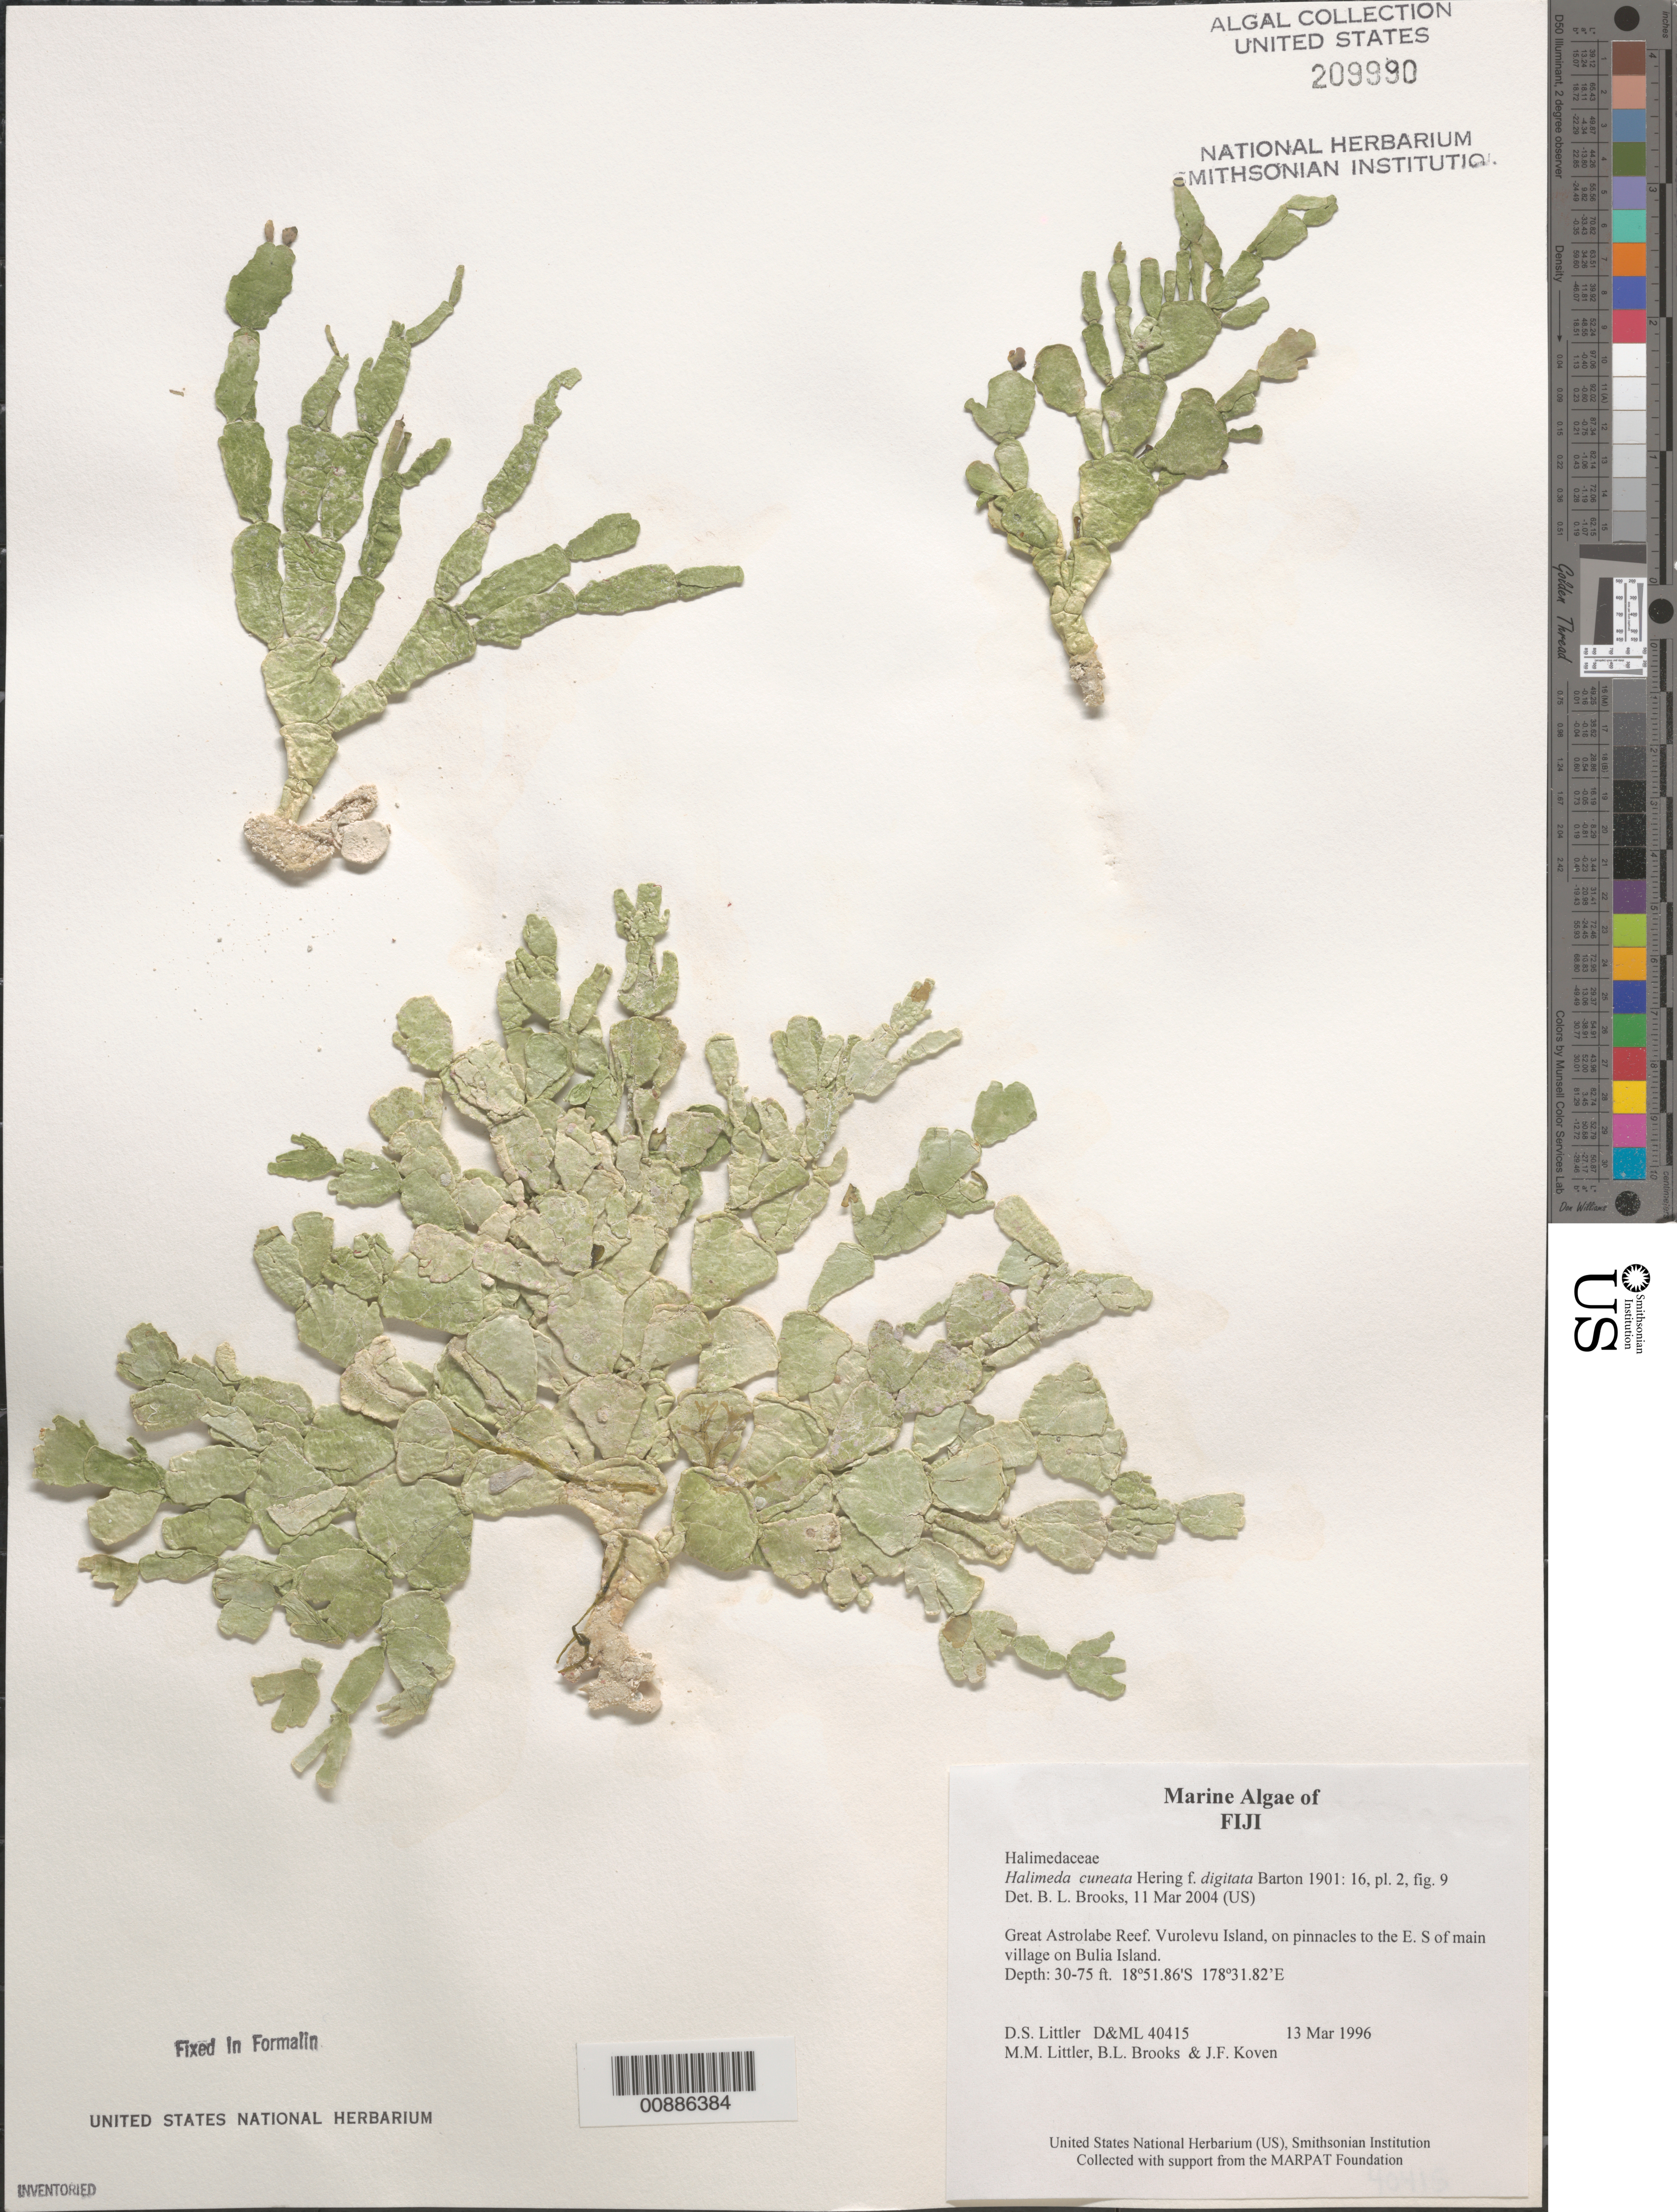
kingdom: Plantae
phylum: Chlorophyta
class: Ulvophyceae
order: Bryopsidales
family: Halimedaceae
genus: Halimeda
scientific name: Halimeda cuneata f. digitata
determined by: Brooks, B. L., (BOT), Smithsonian Institution - National Museum of Natural History (UNITED STATES)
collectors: D. S. Littler, M. M. Littler, B. Brooks & J. Koven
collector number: D&ML 40415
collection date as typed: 13 Mar 1996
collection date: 1996-03-13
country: Fiji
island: Vurolevu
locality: Great Astrolabe Reef, south of main village on Bulia Island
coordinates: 18 51.86'S, 178 31.82'E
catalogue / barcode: US 209990